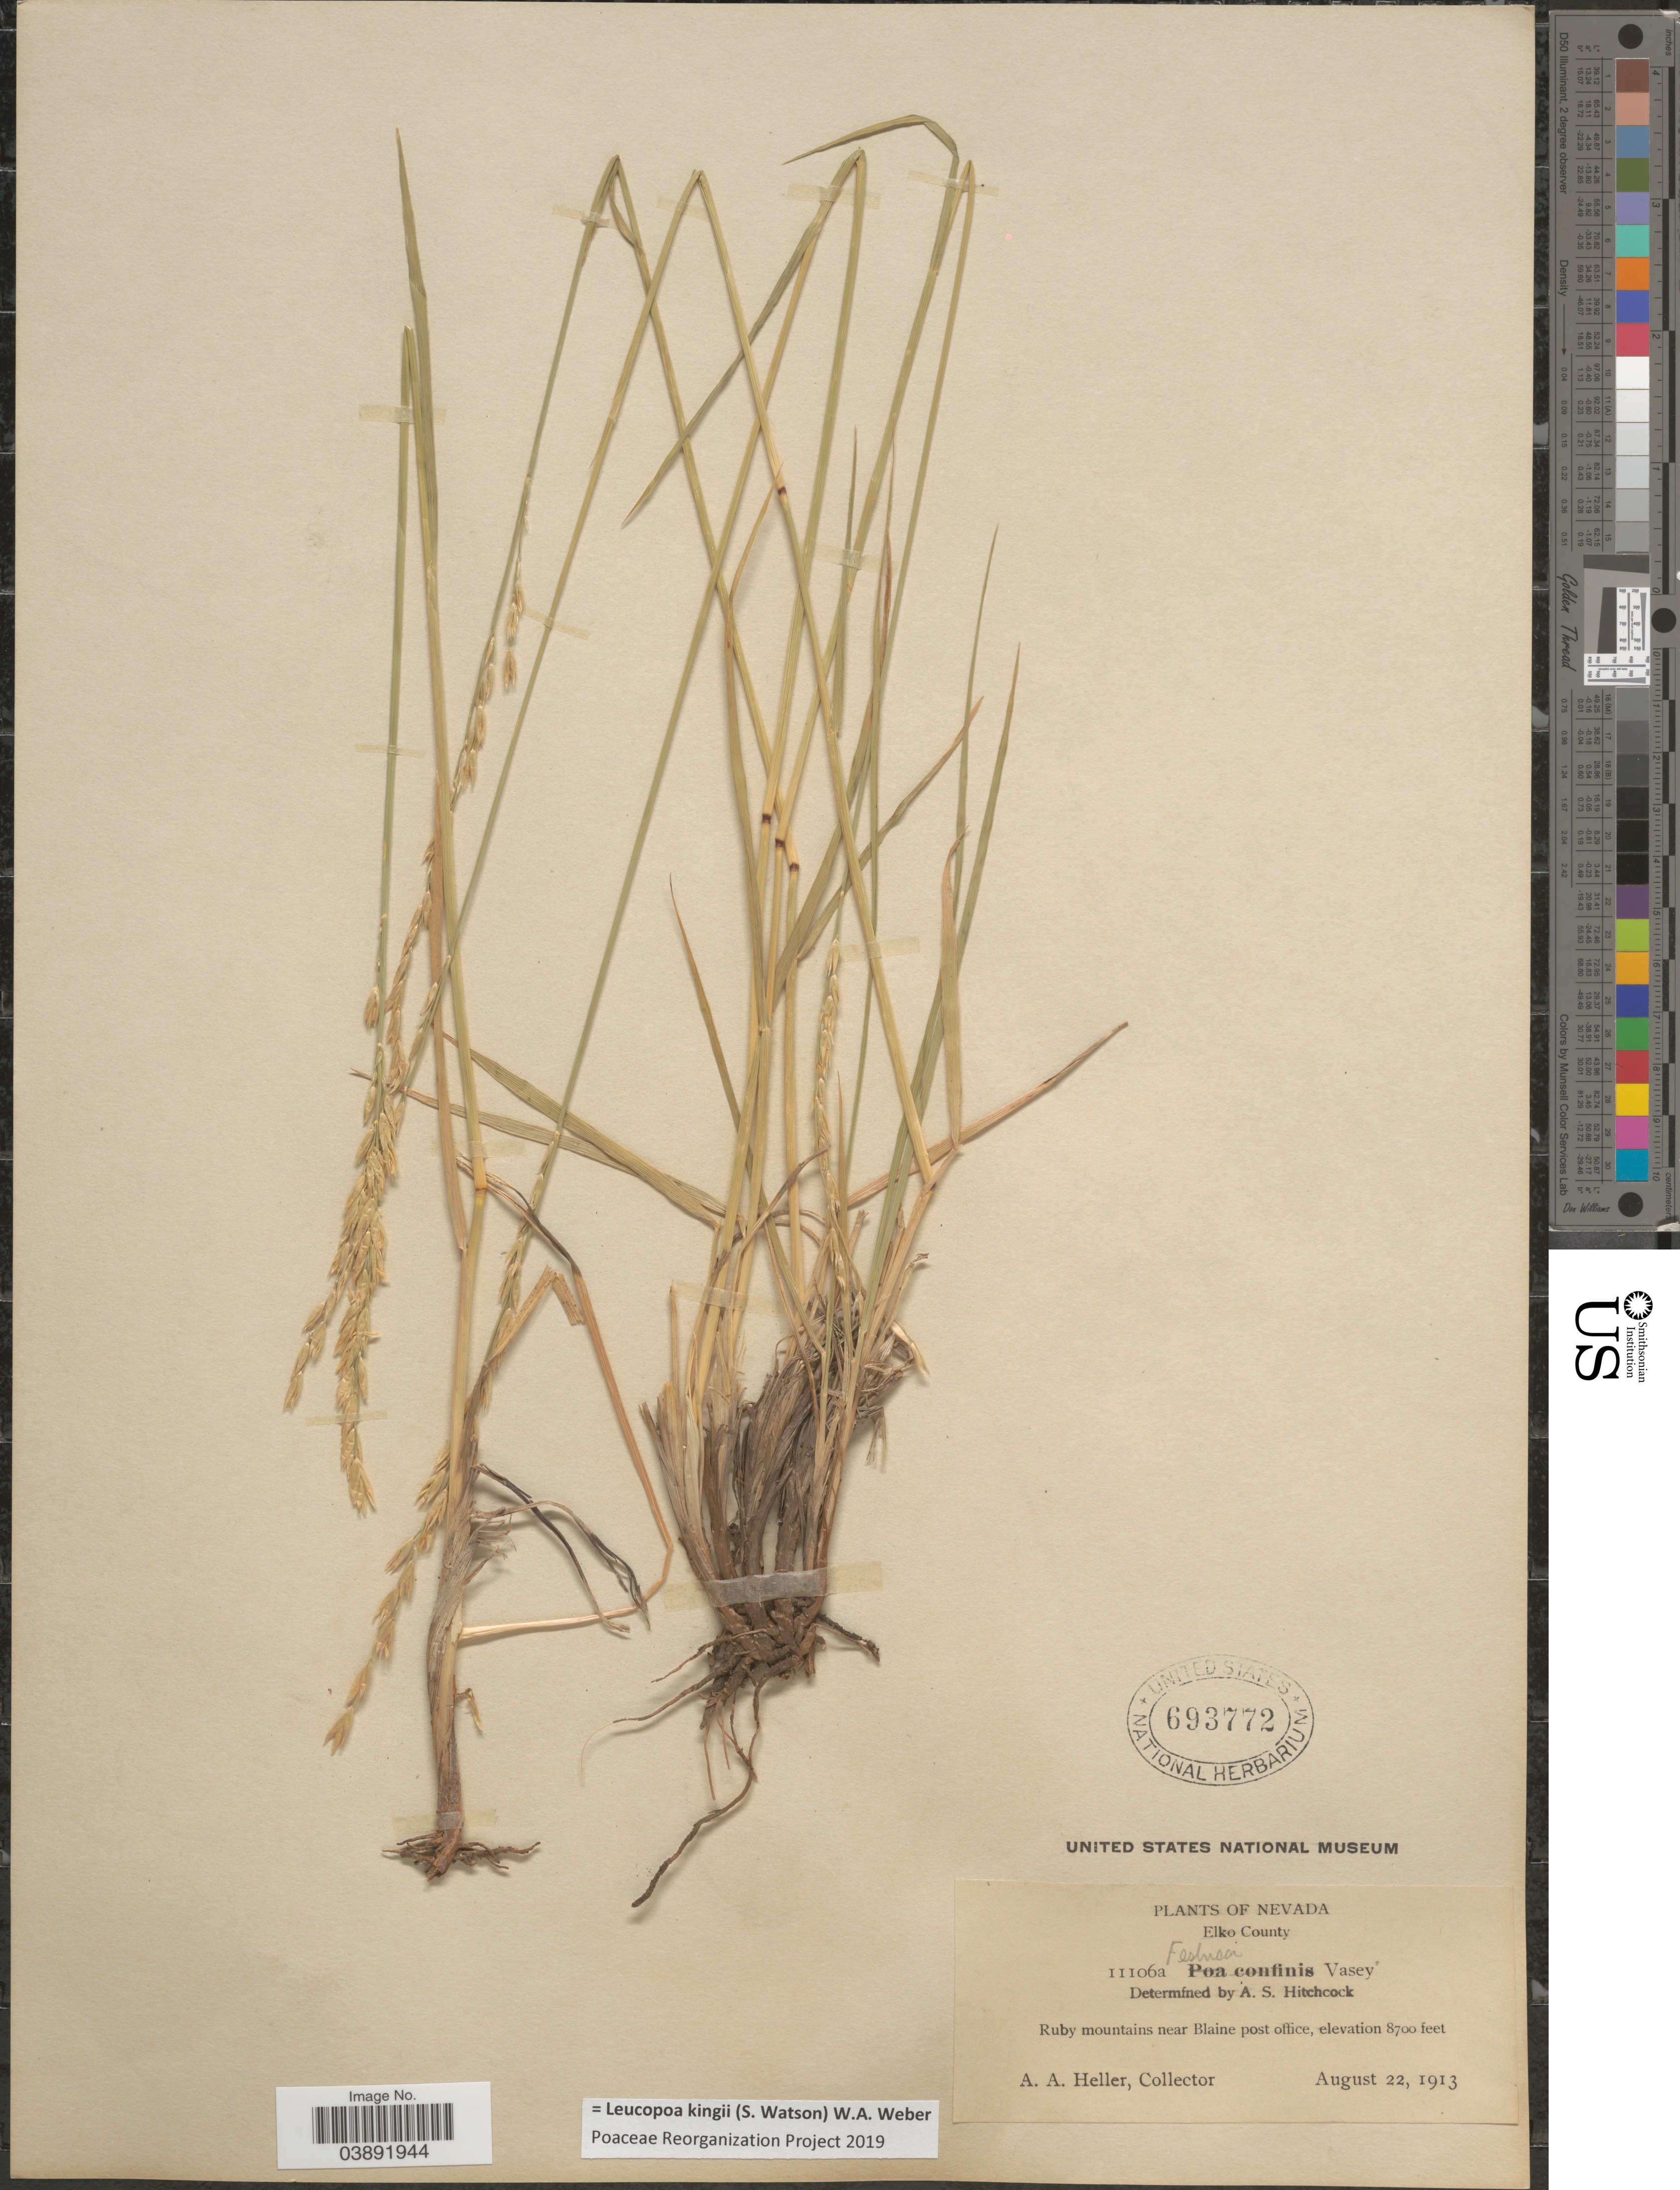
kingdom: Plantae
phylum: Tracheophyta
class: Liliopsida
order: Poales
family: Poaceae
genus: Hesperochloa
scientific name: Hesperochloa kingii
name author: (S. Watson) Rydb.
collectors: A. A. Heller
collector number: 11106a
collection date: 1913-08-22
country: United States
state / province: Nevada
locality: Elko County. Ruby mountains near Blaine post office.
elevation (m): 2652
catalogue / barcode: US 693772